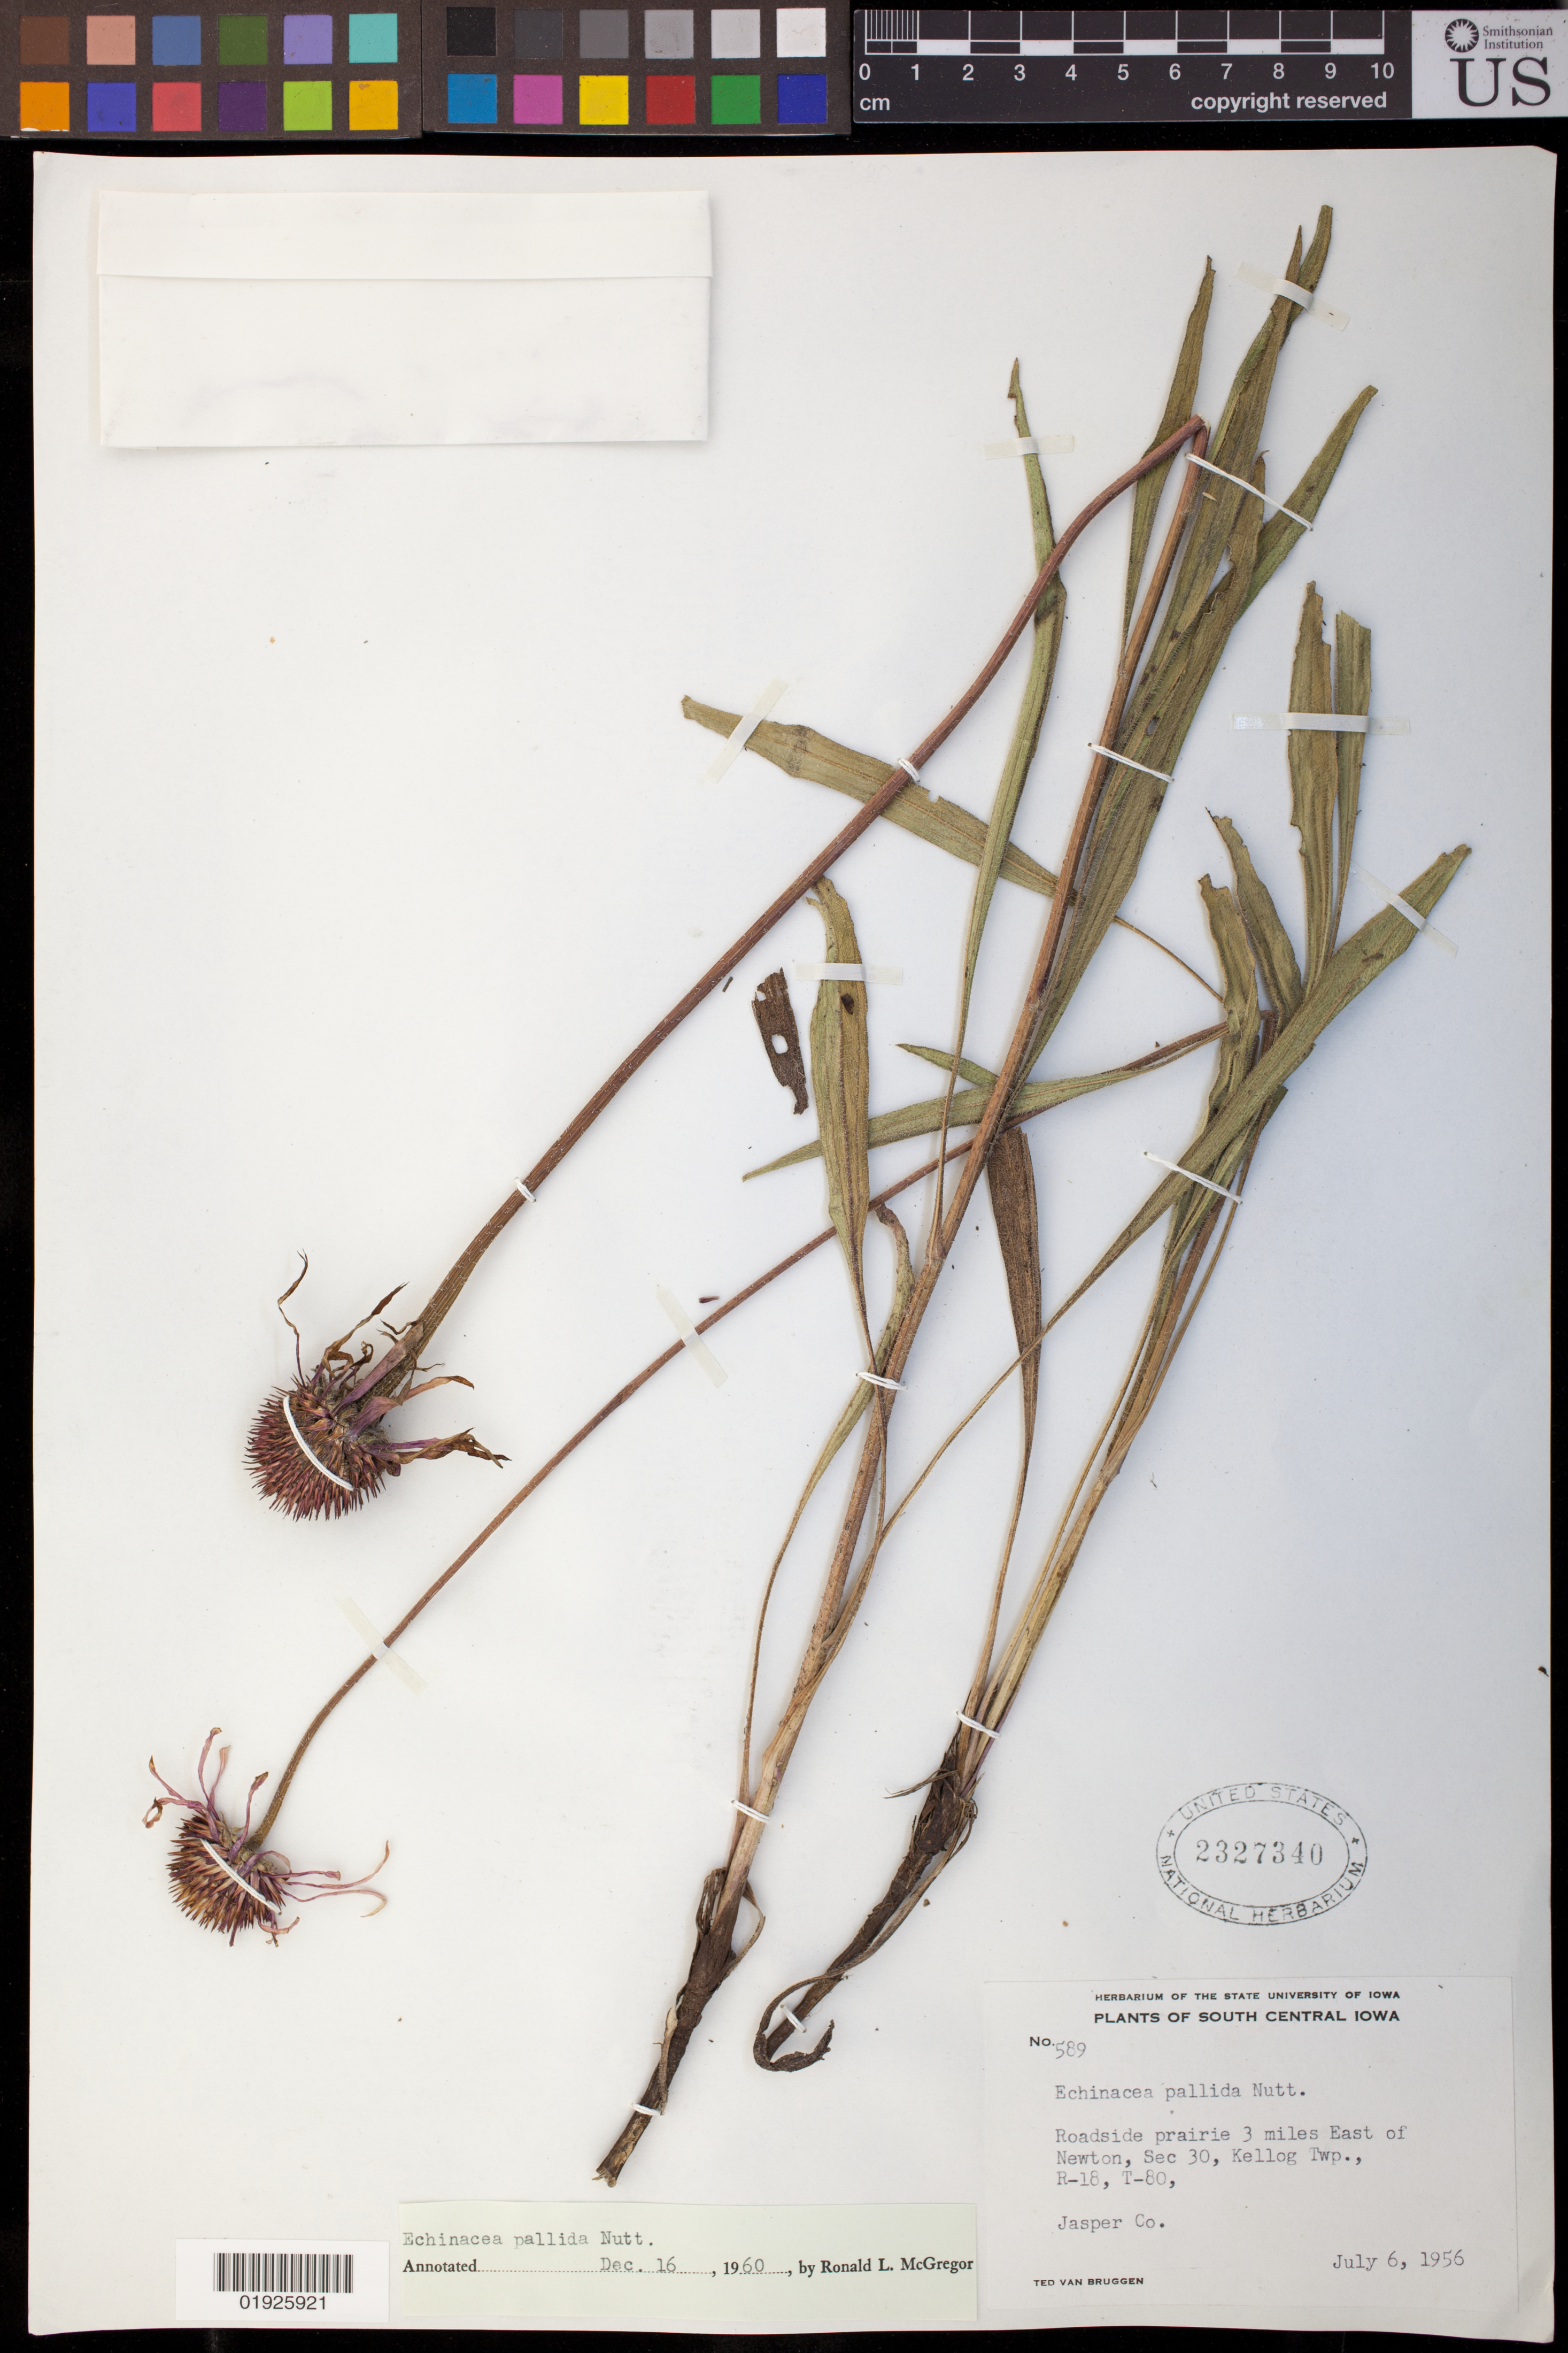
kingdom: Plantae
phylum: Tracheophyta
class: Magnoliopsida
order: Asterales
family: Asteraceae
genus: Echinacea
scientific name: Echinacea pallida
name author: (Nutt.) Nutt.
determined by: McGregor, R. L.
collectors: T. Van Bruggen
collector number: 589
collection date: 1956-07-06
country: United States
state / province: Iowa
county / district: Jasper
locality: Roadside prairie 3 miles east of Newton, Sec 30, Kellog Tep., R-18, T-80.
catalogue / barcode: US 2327340